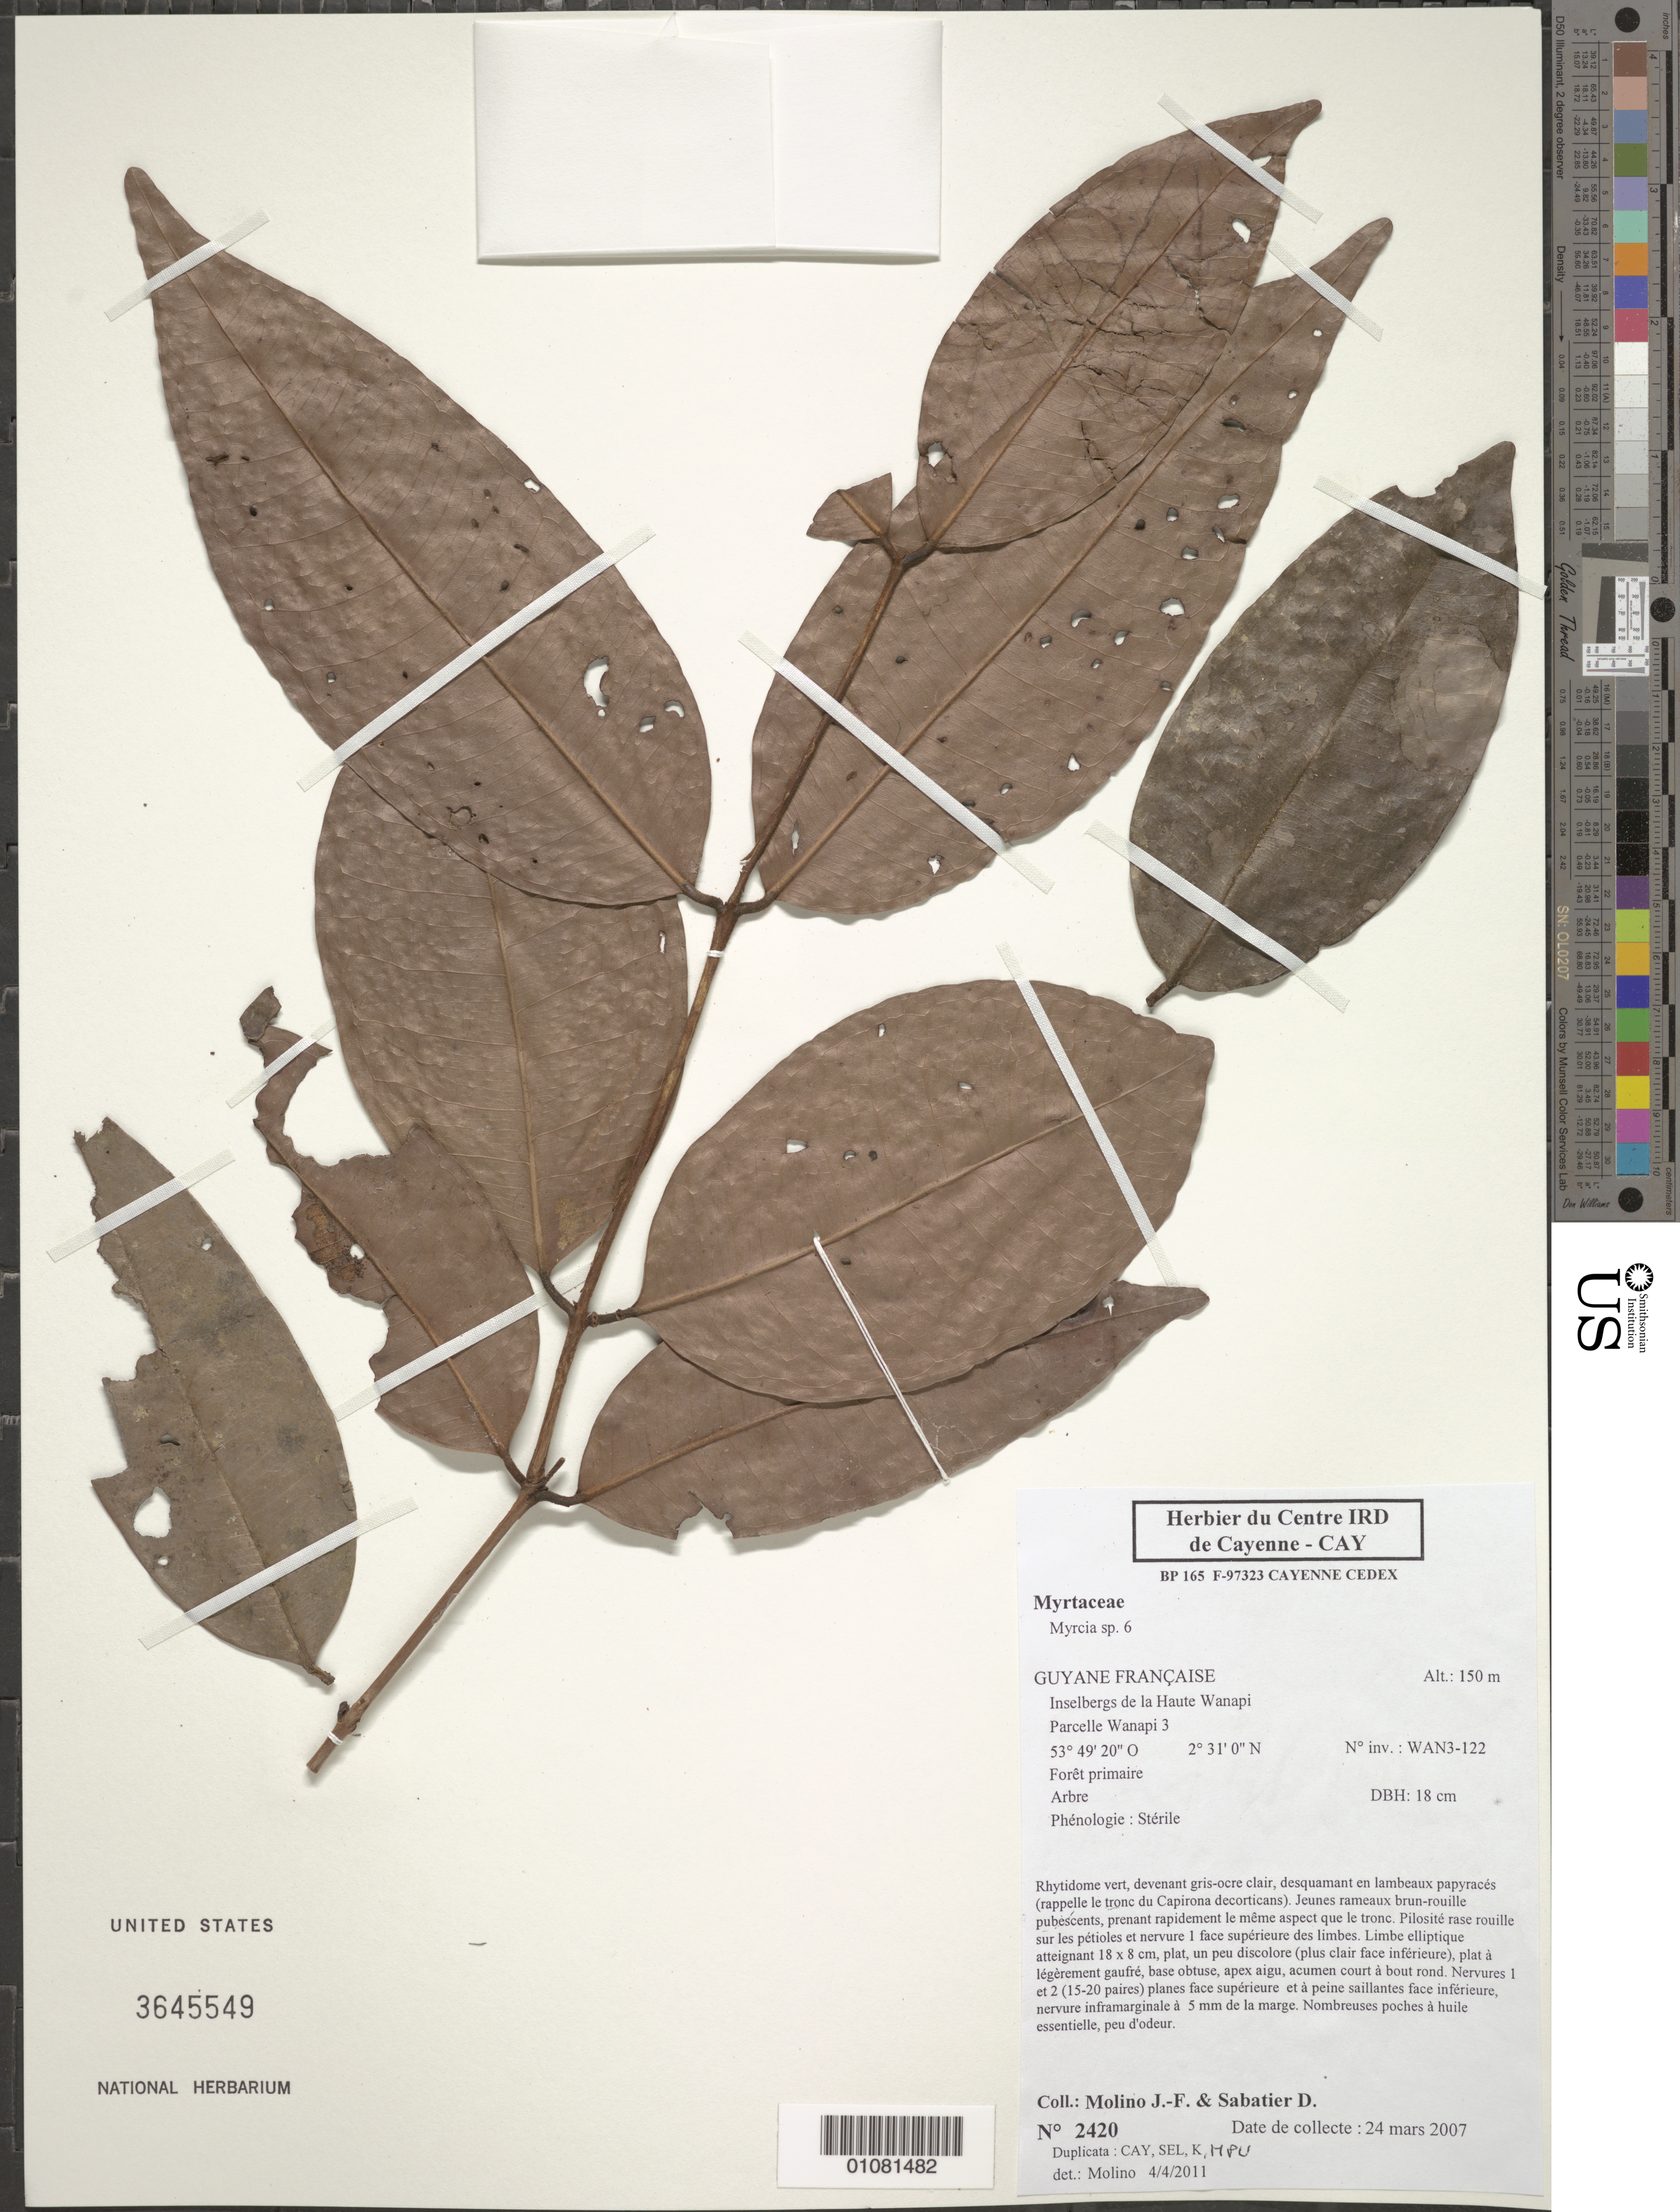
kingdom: Plantae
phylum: Tracheophyta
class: Magnoliopsida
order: Myrtales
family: Myrtaceae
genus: Myrcia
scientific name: Myrcia sp. 6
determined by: Molino, J. F.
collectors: J. Molino & D. Sabatier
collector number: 2420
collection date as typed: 24-Mar-07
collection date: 2007-03-24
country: French Guiana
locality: Inselbergs de la Haute Wanapi, Parcelle Wanapi 3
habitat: Foret primaire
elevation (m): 150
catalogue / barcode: US 3645549